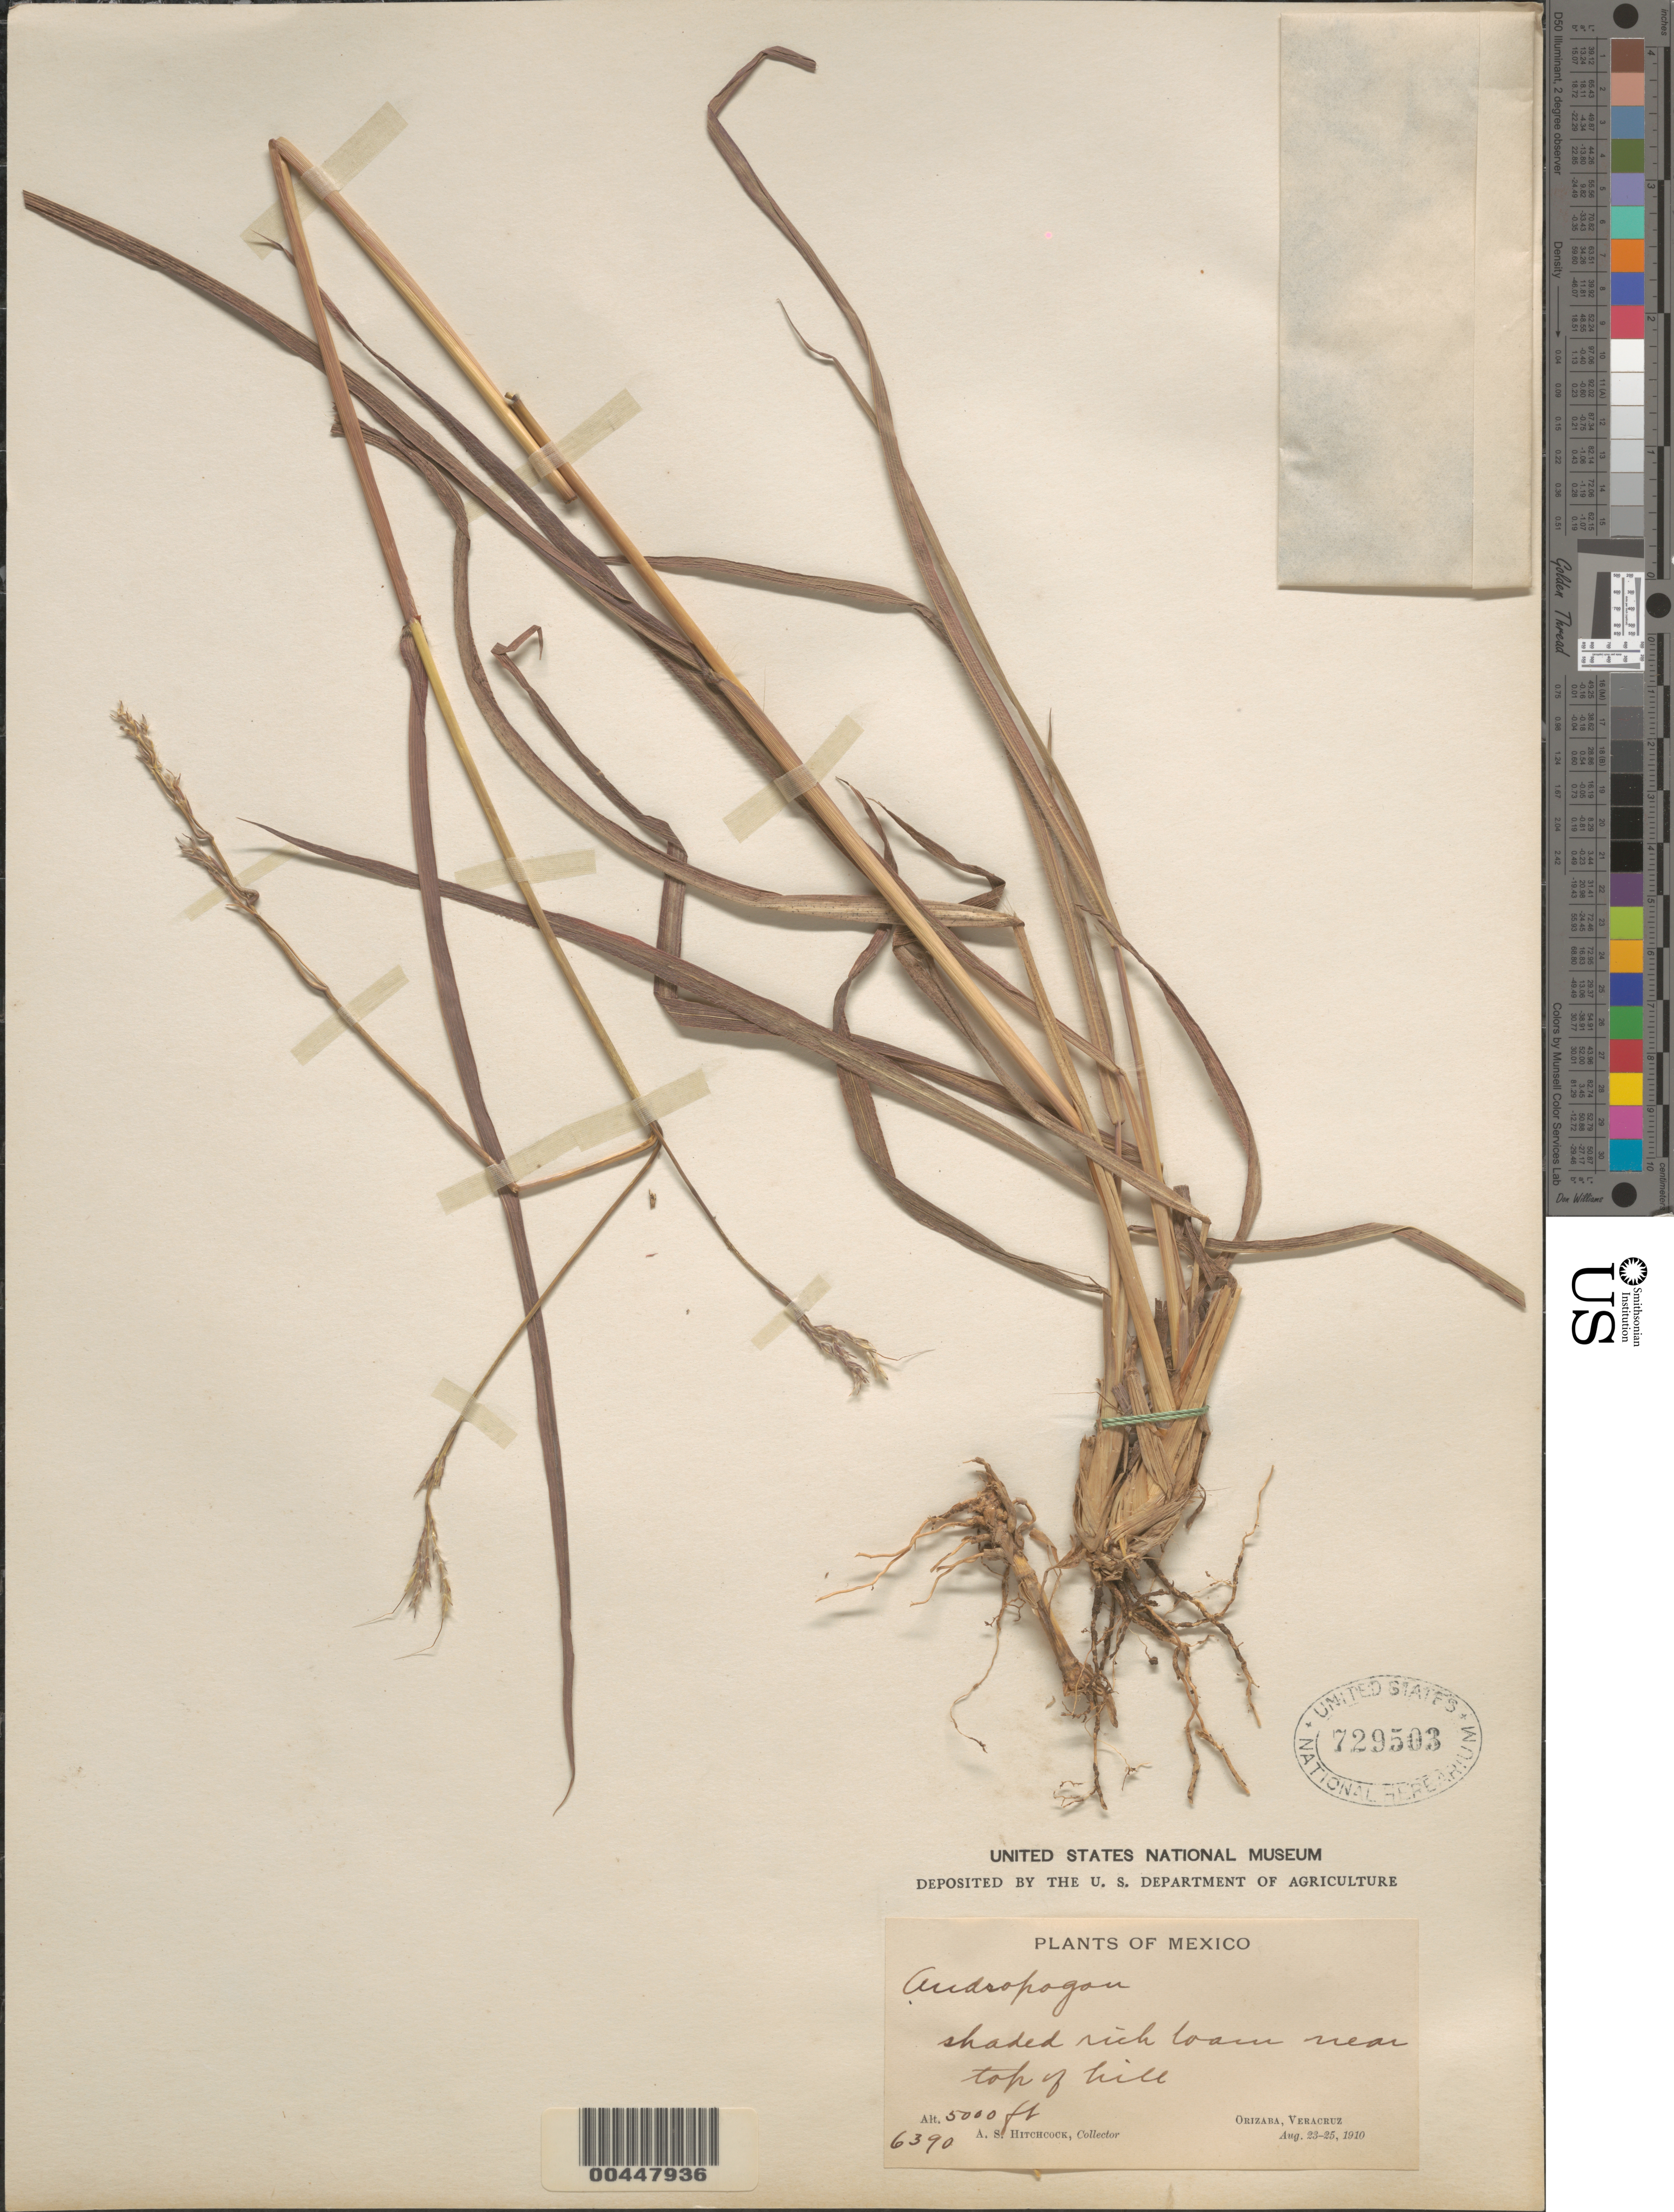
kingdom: Plantae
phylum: Tracheophyta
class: Liliopsida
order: Poales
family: Poaceae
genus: Andropogon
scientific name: Andropogon sp.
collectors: A. S. Hitchcock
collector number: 6390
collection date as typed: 23 Aug 1910 to 25 Aug 1910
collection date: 1910-08-23/1910-08-25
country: Mexico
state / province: Veracruz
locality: Orizaba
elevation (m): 1524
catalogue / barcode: US 729503